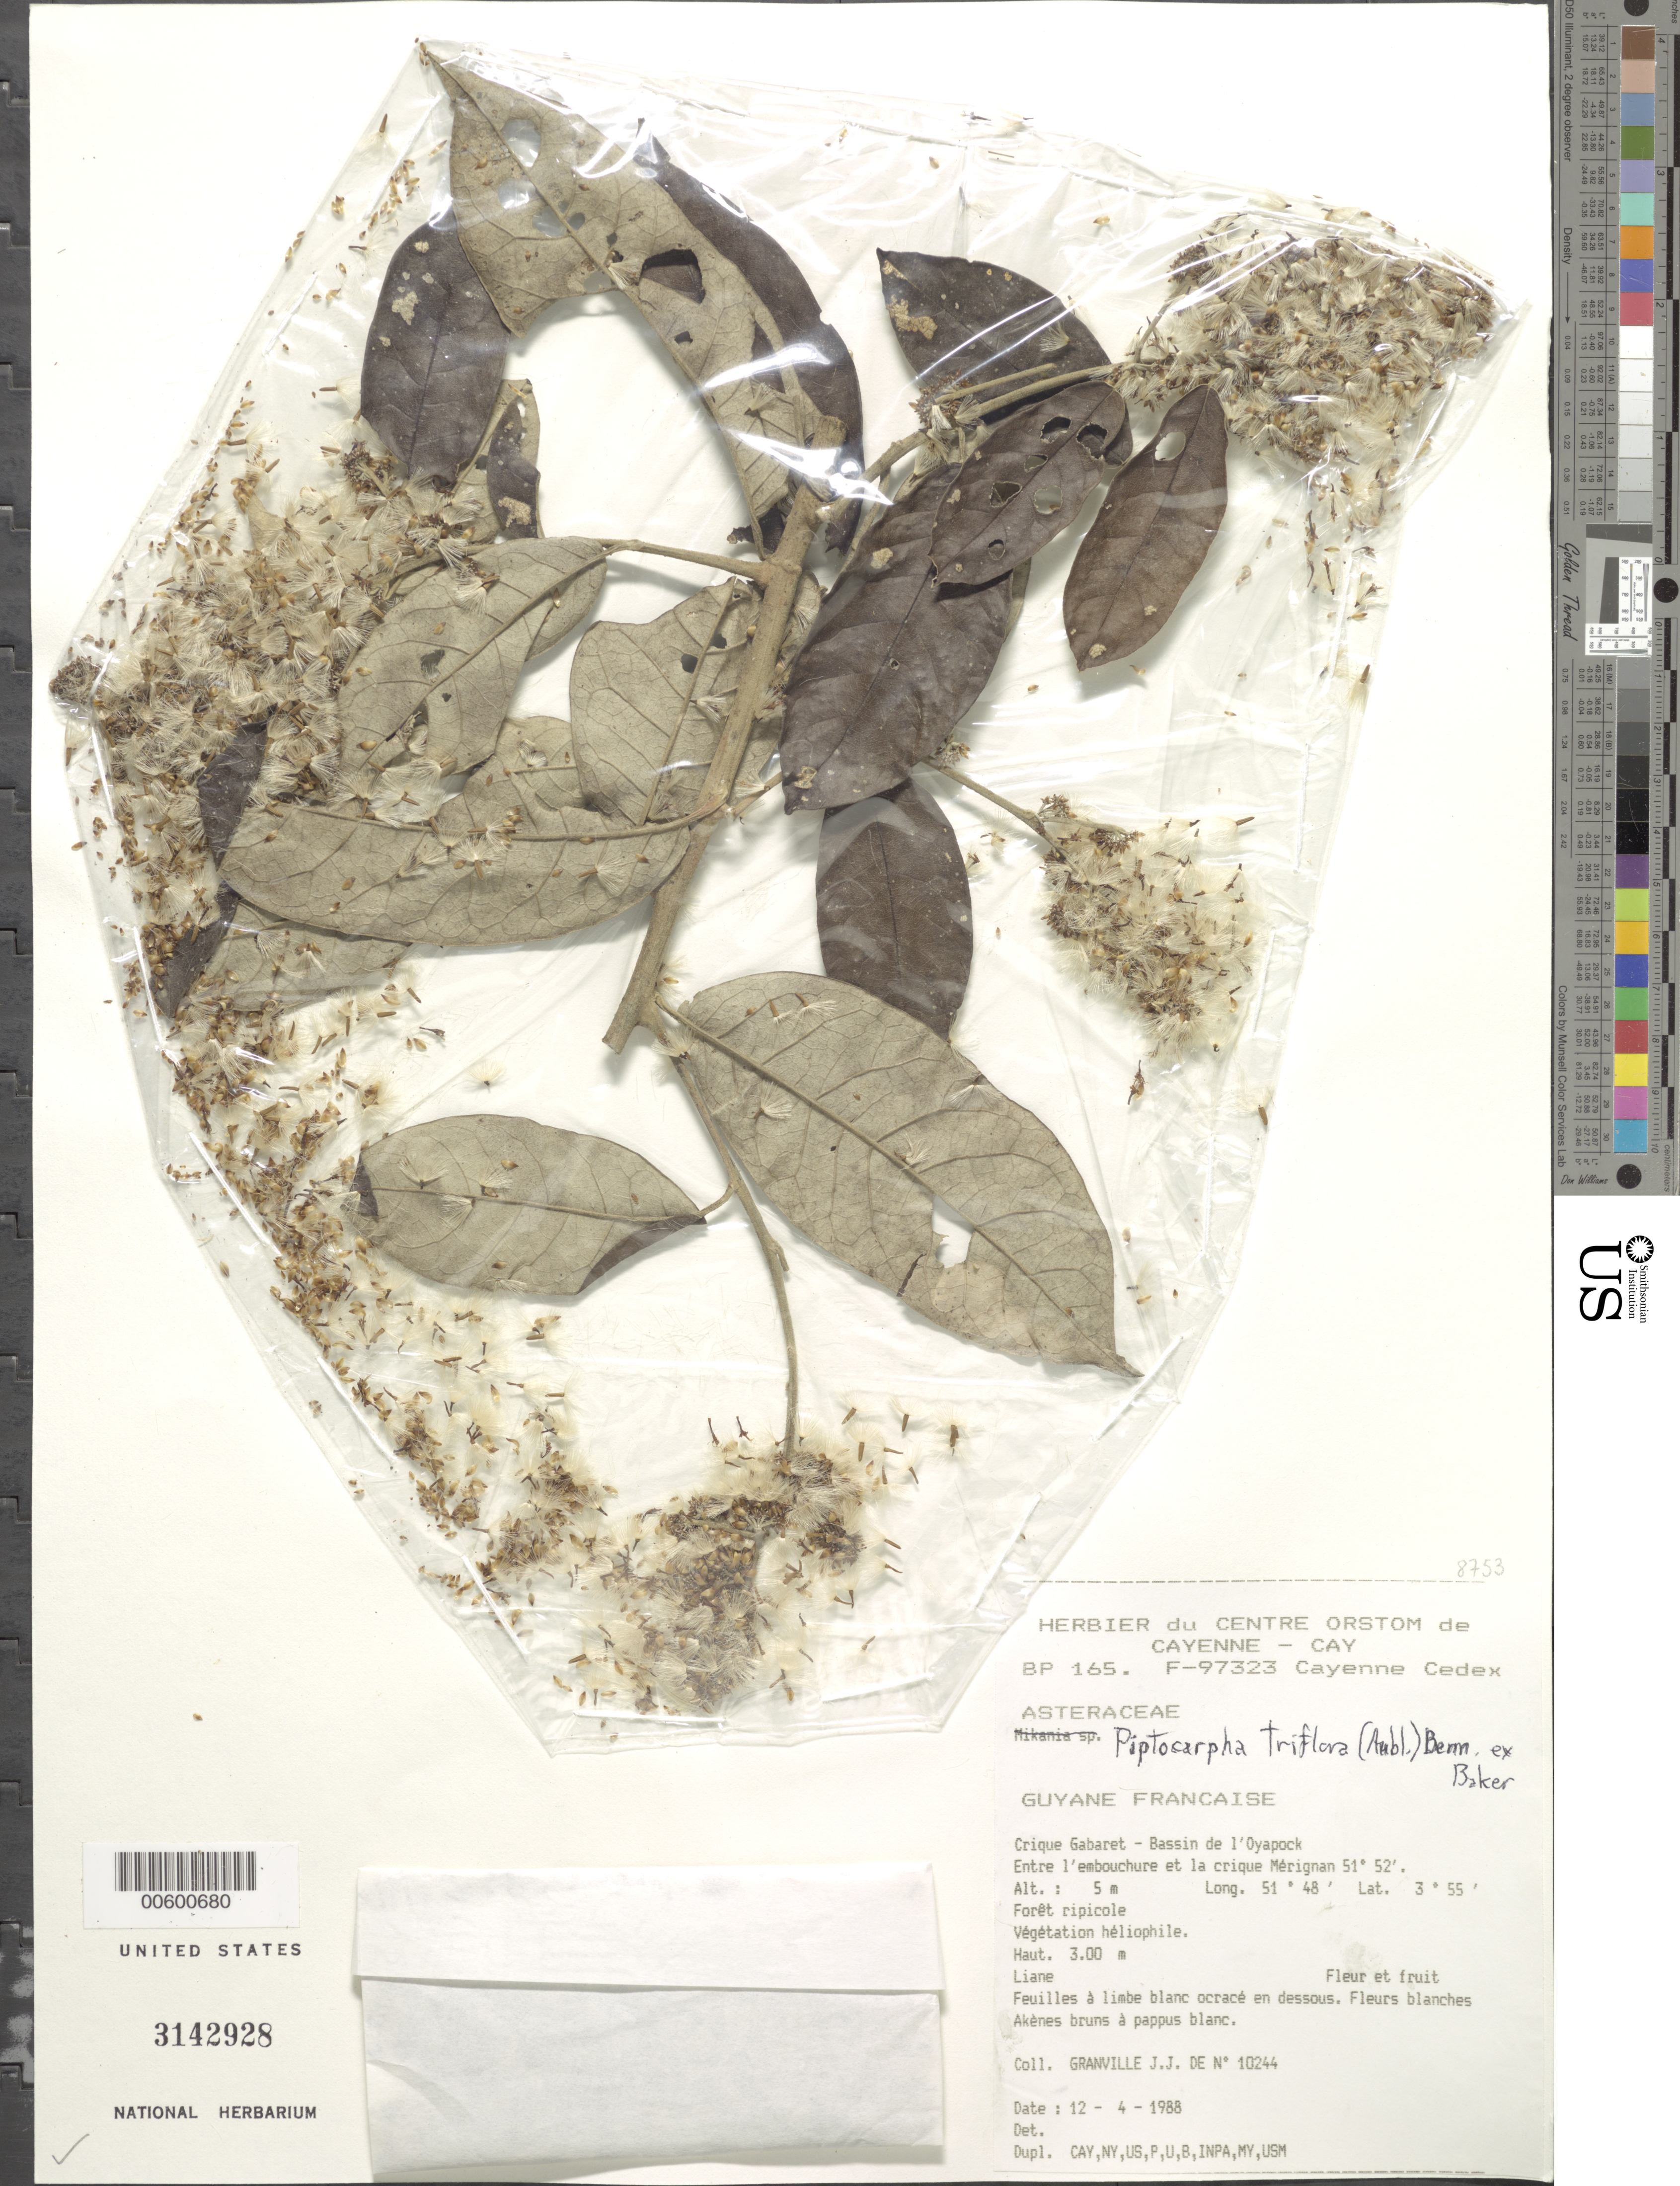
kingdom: Plantae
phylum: Tracheophyta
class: Magnoliopsida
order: Asterales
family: Asteraceae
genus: Piptocarpha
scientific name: Piptocarpha triflora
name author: (Aubl.) Benn. ex Baker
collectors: J.-J. de Granville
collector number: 10244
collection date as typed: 12-Apr-88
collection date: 1988-04-12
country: French Guiana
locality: Crique Gabaret, Bassin de l'Oyapock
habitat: Forêt ripicole. Vegetation héliophile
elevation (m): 5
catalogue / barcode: US 3142928